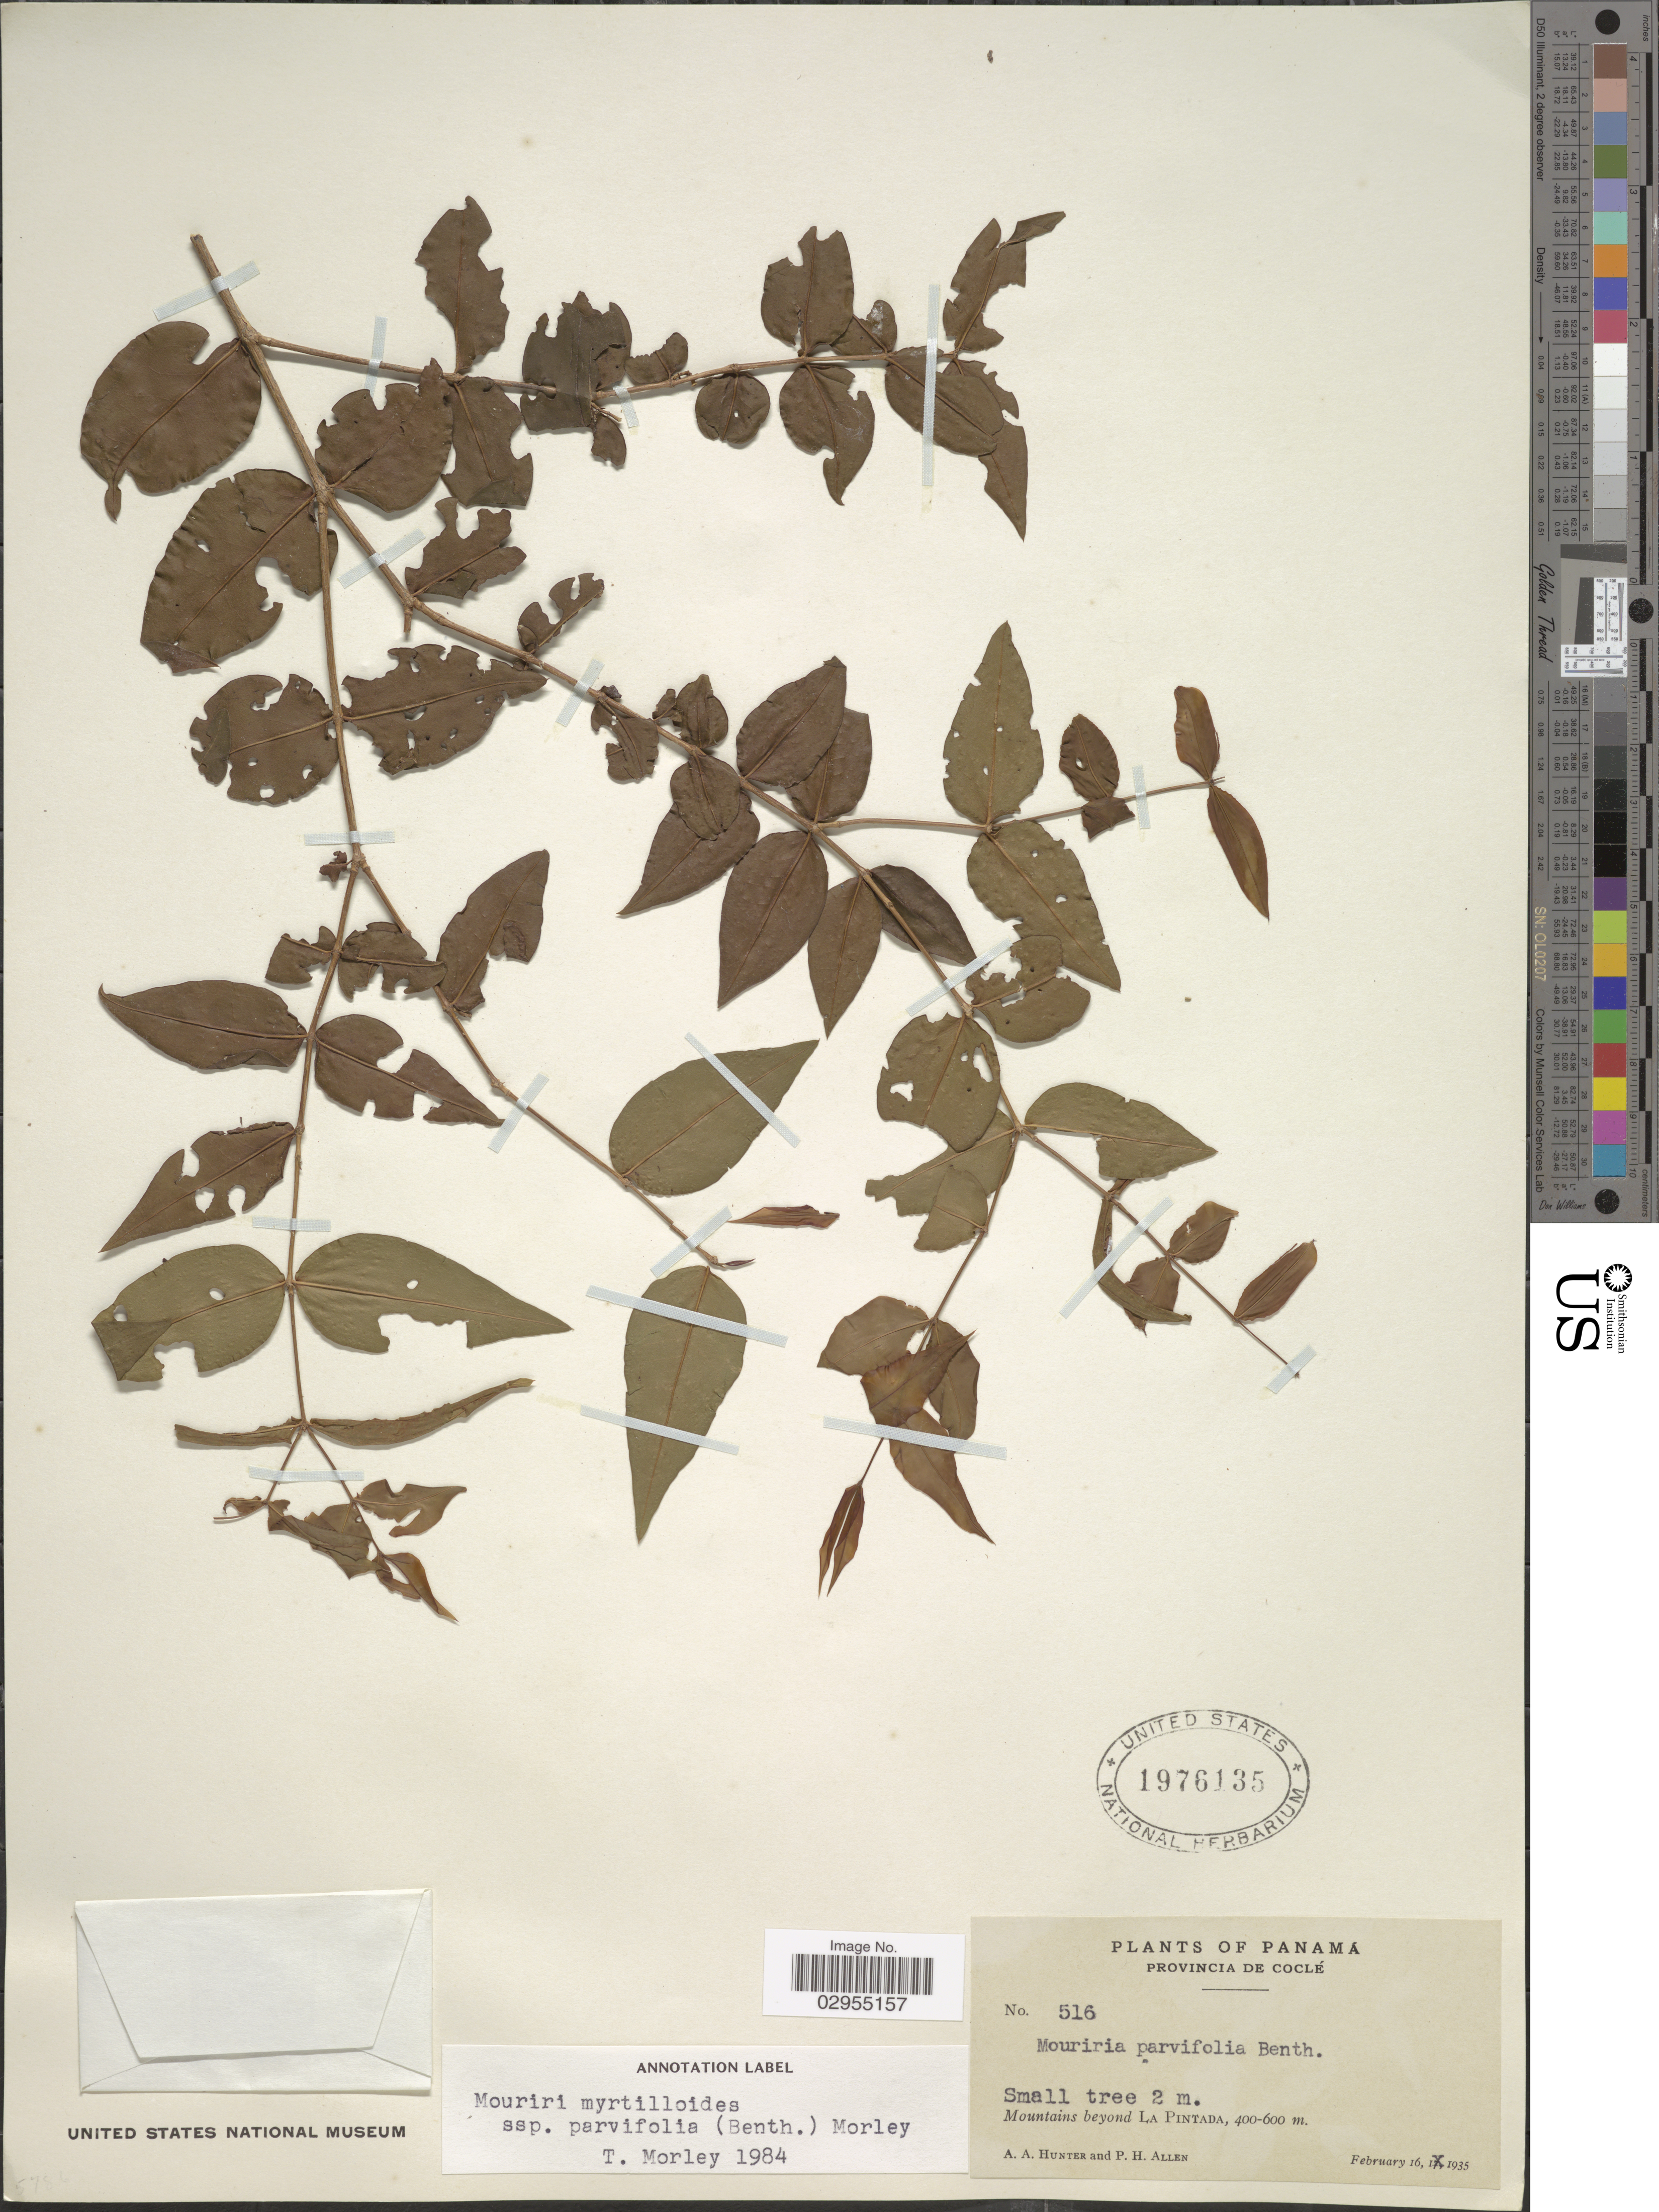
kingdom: Plantae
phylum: Tracheophyta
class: Magnoliopsida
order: Myrtales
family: Melastomataceae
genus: Mouriri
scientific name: Mouriri parvifolia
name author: Benth.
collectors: A. Hunter & P. H. Allen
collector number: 516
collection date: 1935-02-16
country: Panama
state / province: Coclé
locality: Mountains beyond La Pintada.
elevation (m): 400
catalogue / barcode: US 1976135